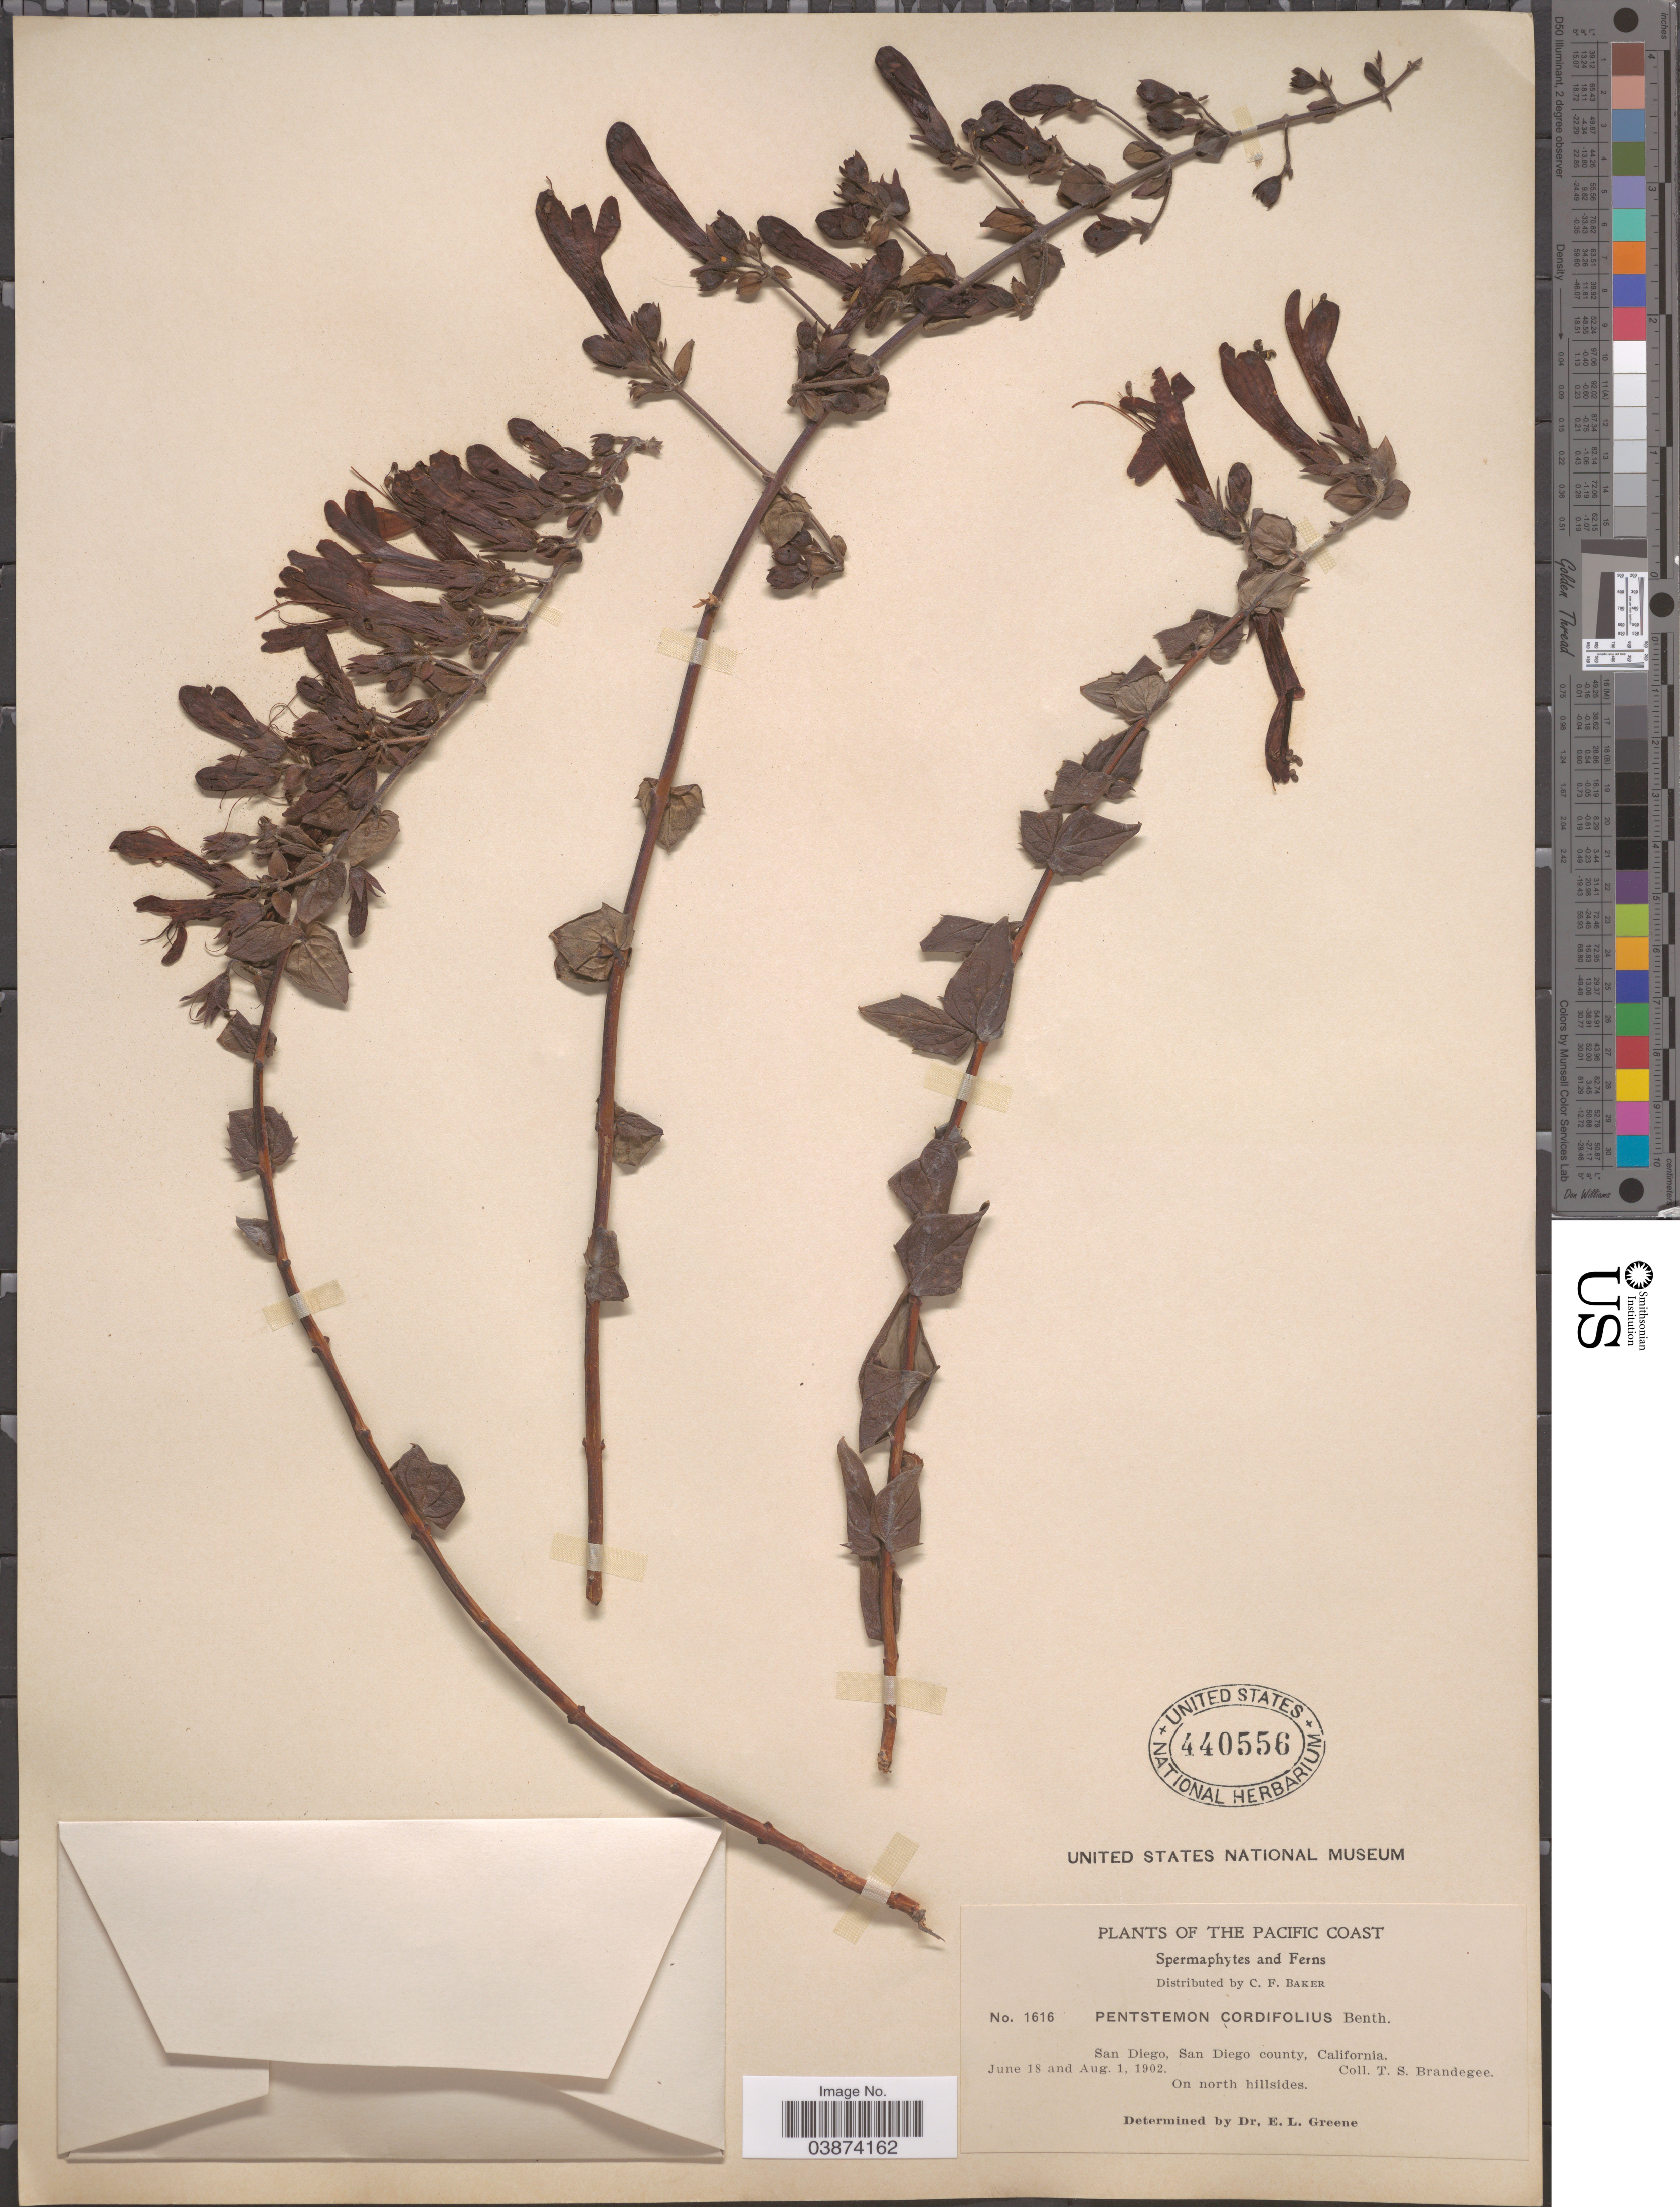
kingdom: Plantae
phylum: Tracheophyta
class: Magnoliopsida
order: Lamiales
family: Plantaginaceae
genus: Penstemon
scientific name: Penstemon cordifolius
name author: Benth.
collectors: T. S. Brandegee (herbarium)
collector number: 1616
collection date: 1902-06-18/1902-08-01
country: United States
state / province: California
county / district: San Diego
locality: Pacific Coast. San Diego, San Diego county.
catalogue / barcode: US 440556